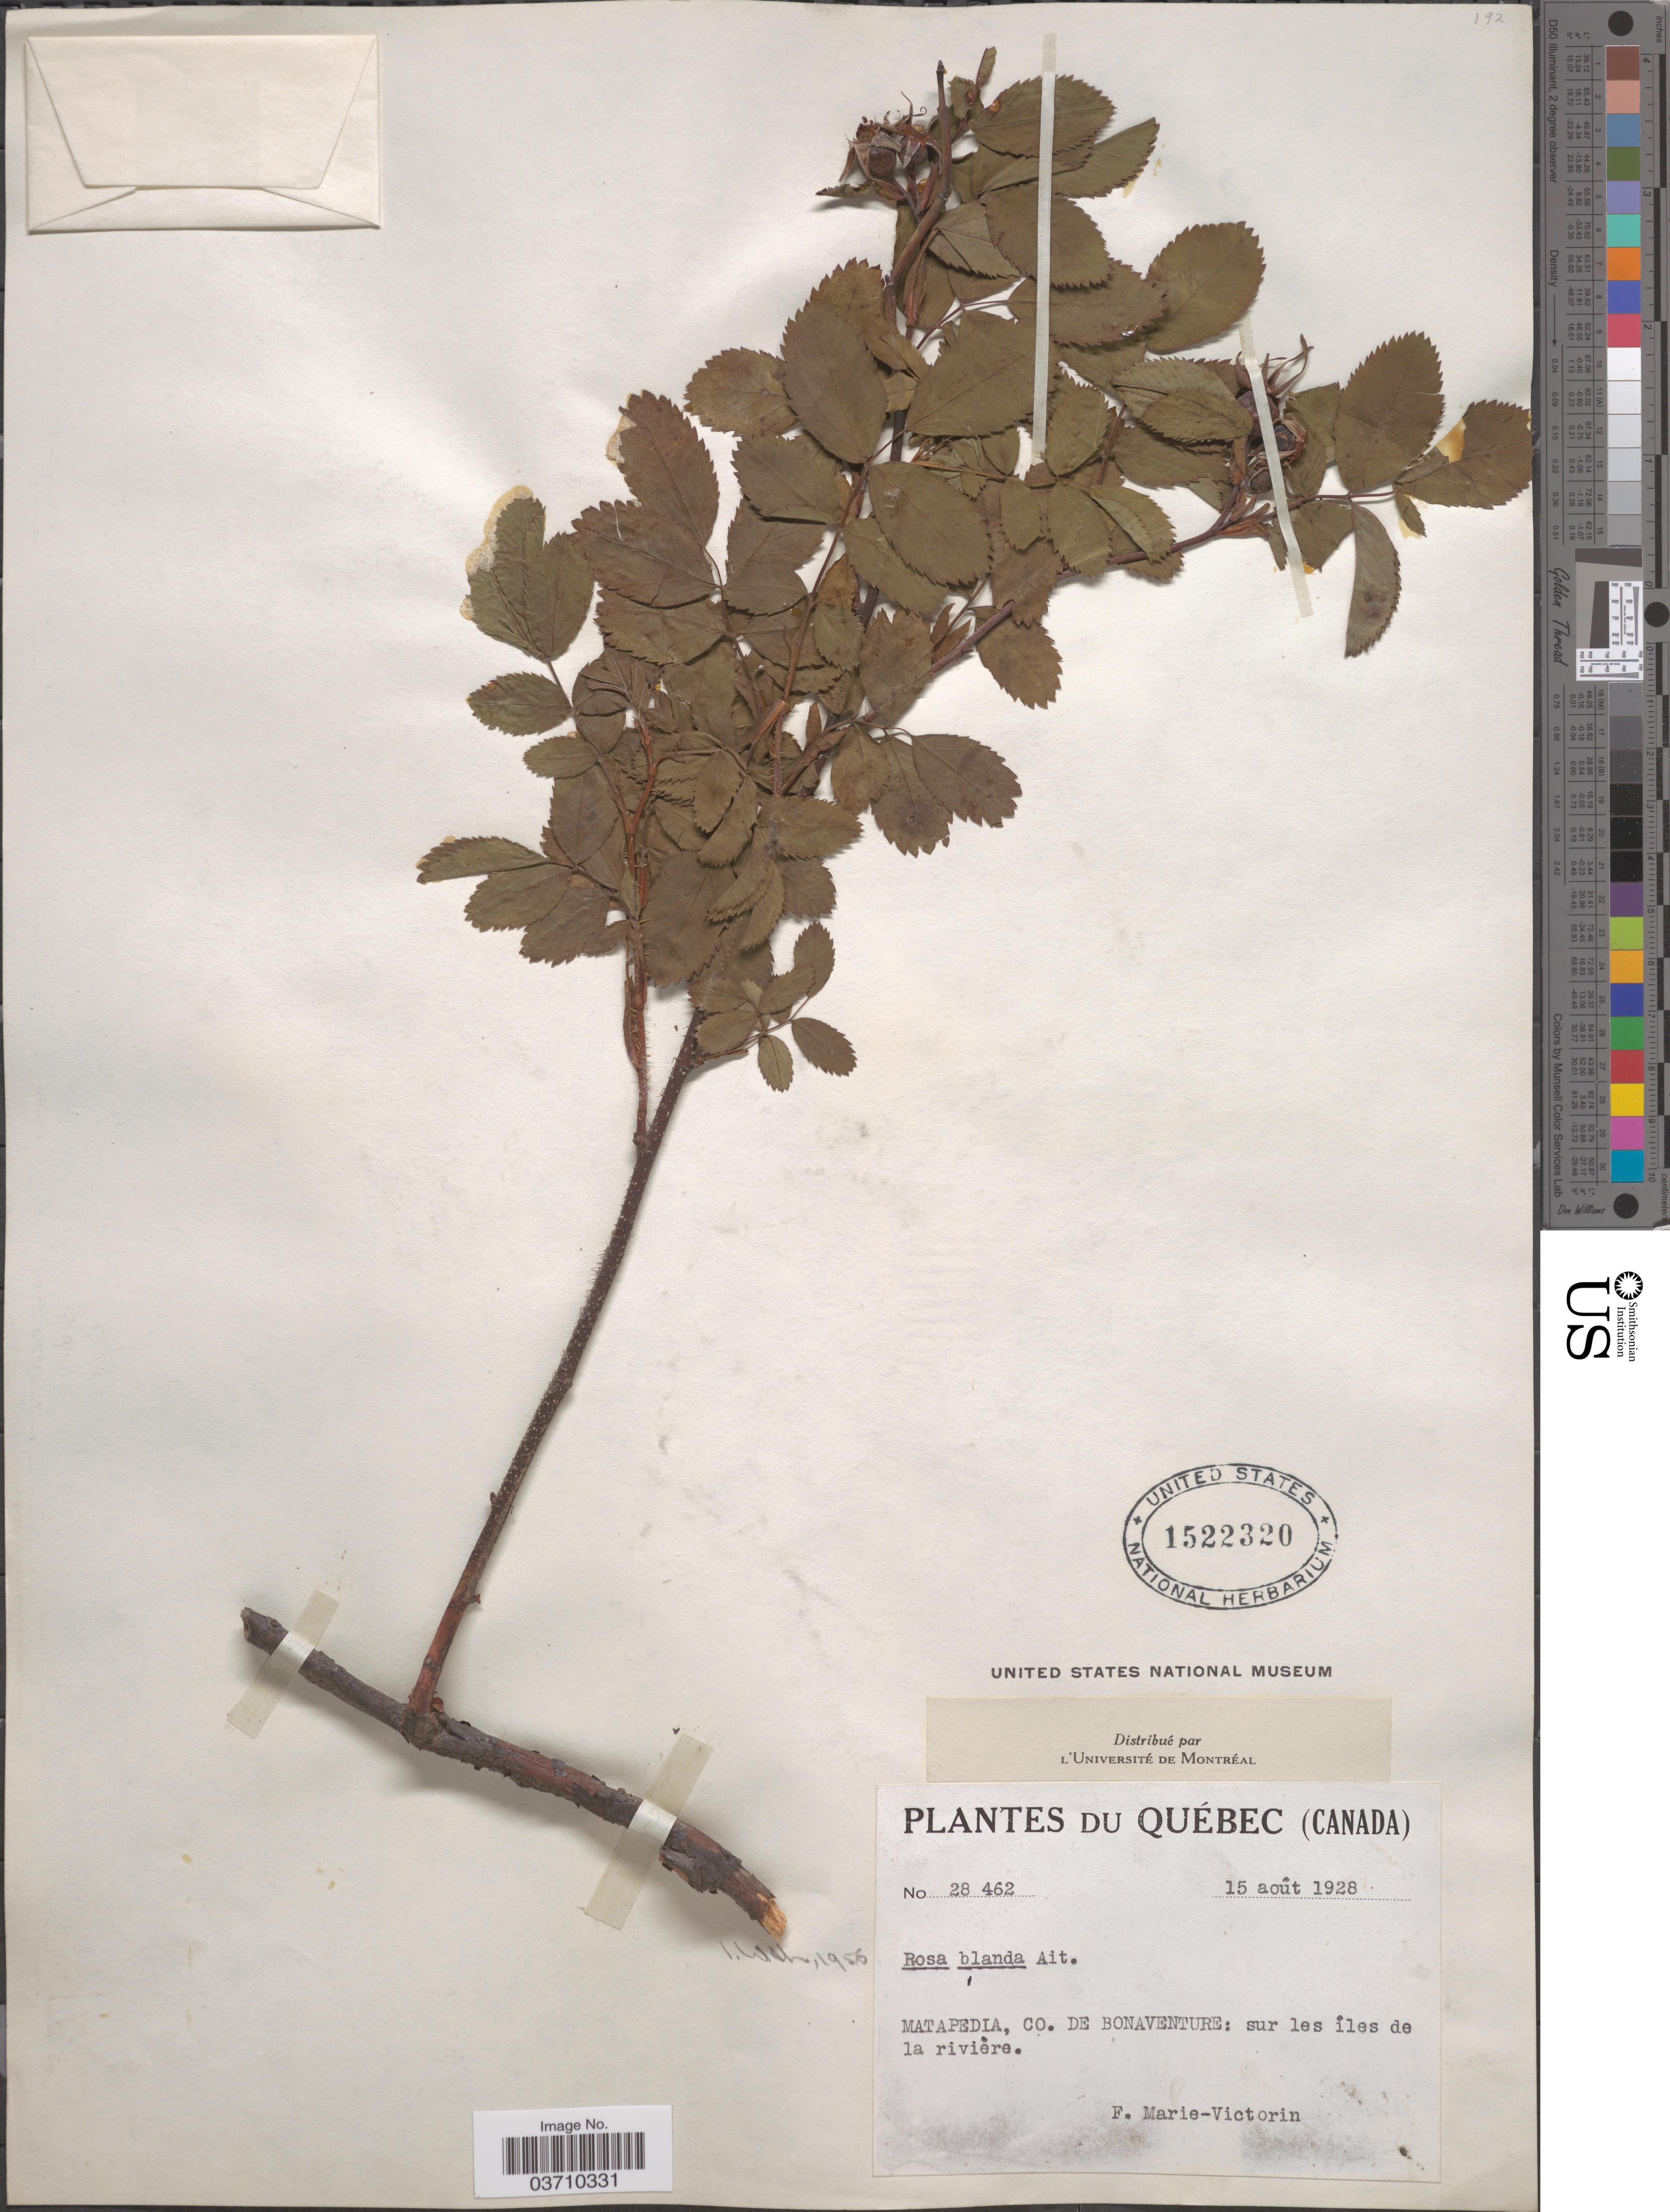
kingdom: Plantae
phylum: Tracheophyta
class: Magnoliopsida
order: Rosales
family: Rosaceae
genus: Rosa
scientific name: Rosa blanda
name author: Aiton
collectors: F. Marie-Victorin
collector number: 28462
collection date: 1928-08-15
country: Canada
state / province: Quebec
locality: Matapedia, Co. de Bonaventure: sur les îles de la rivière.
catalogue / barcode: US 1522320